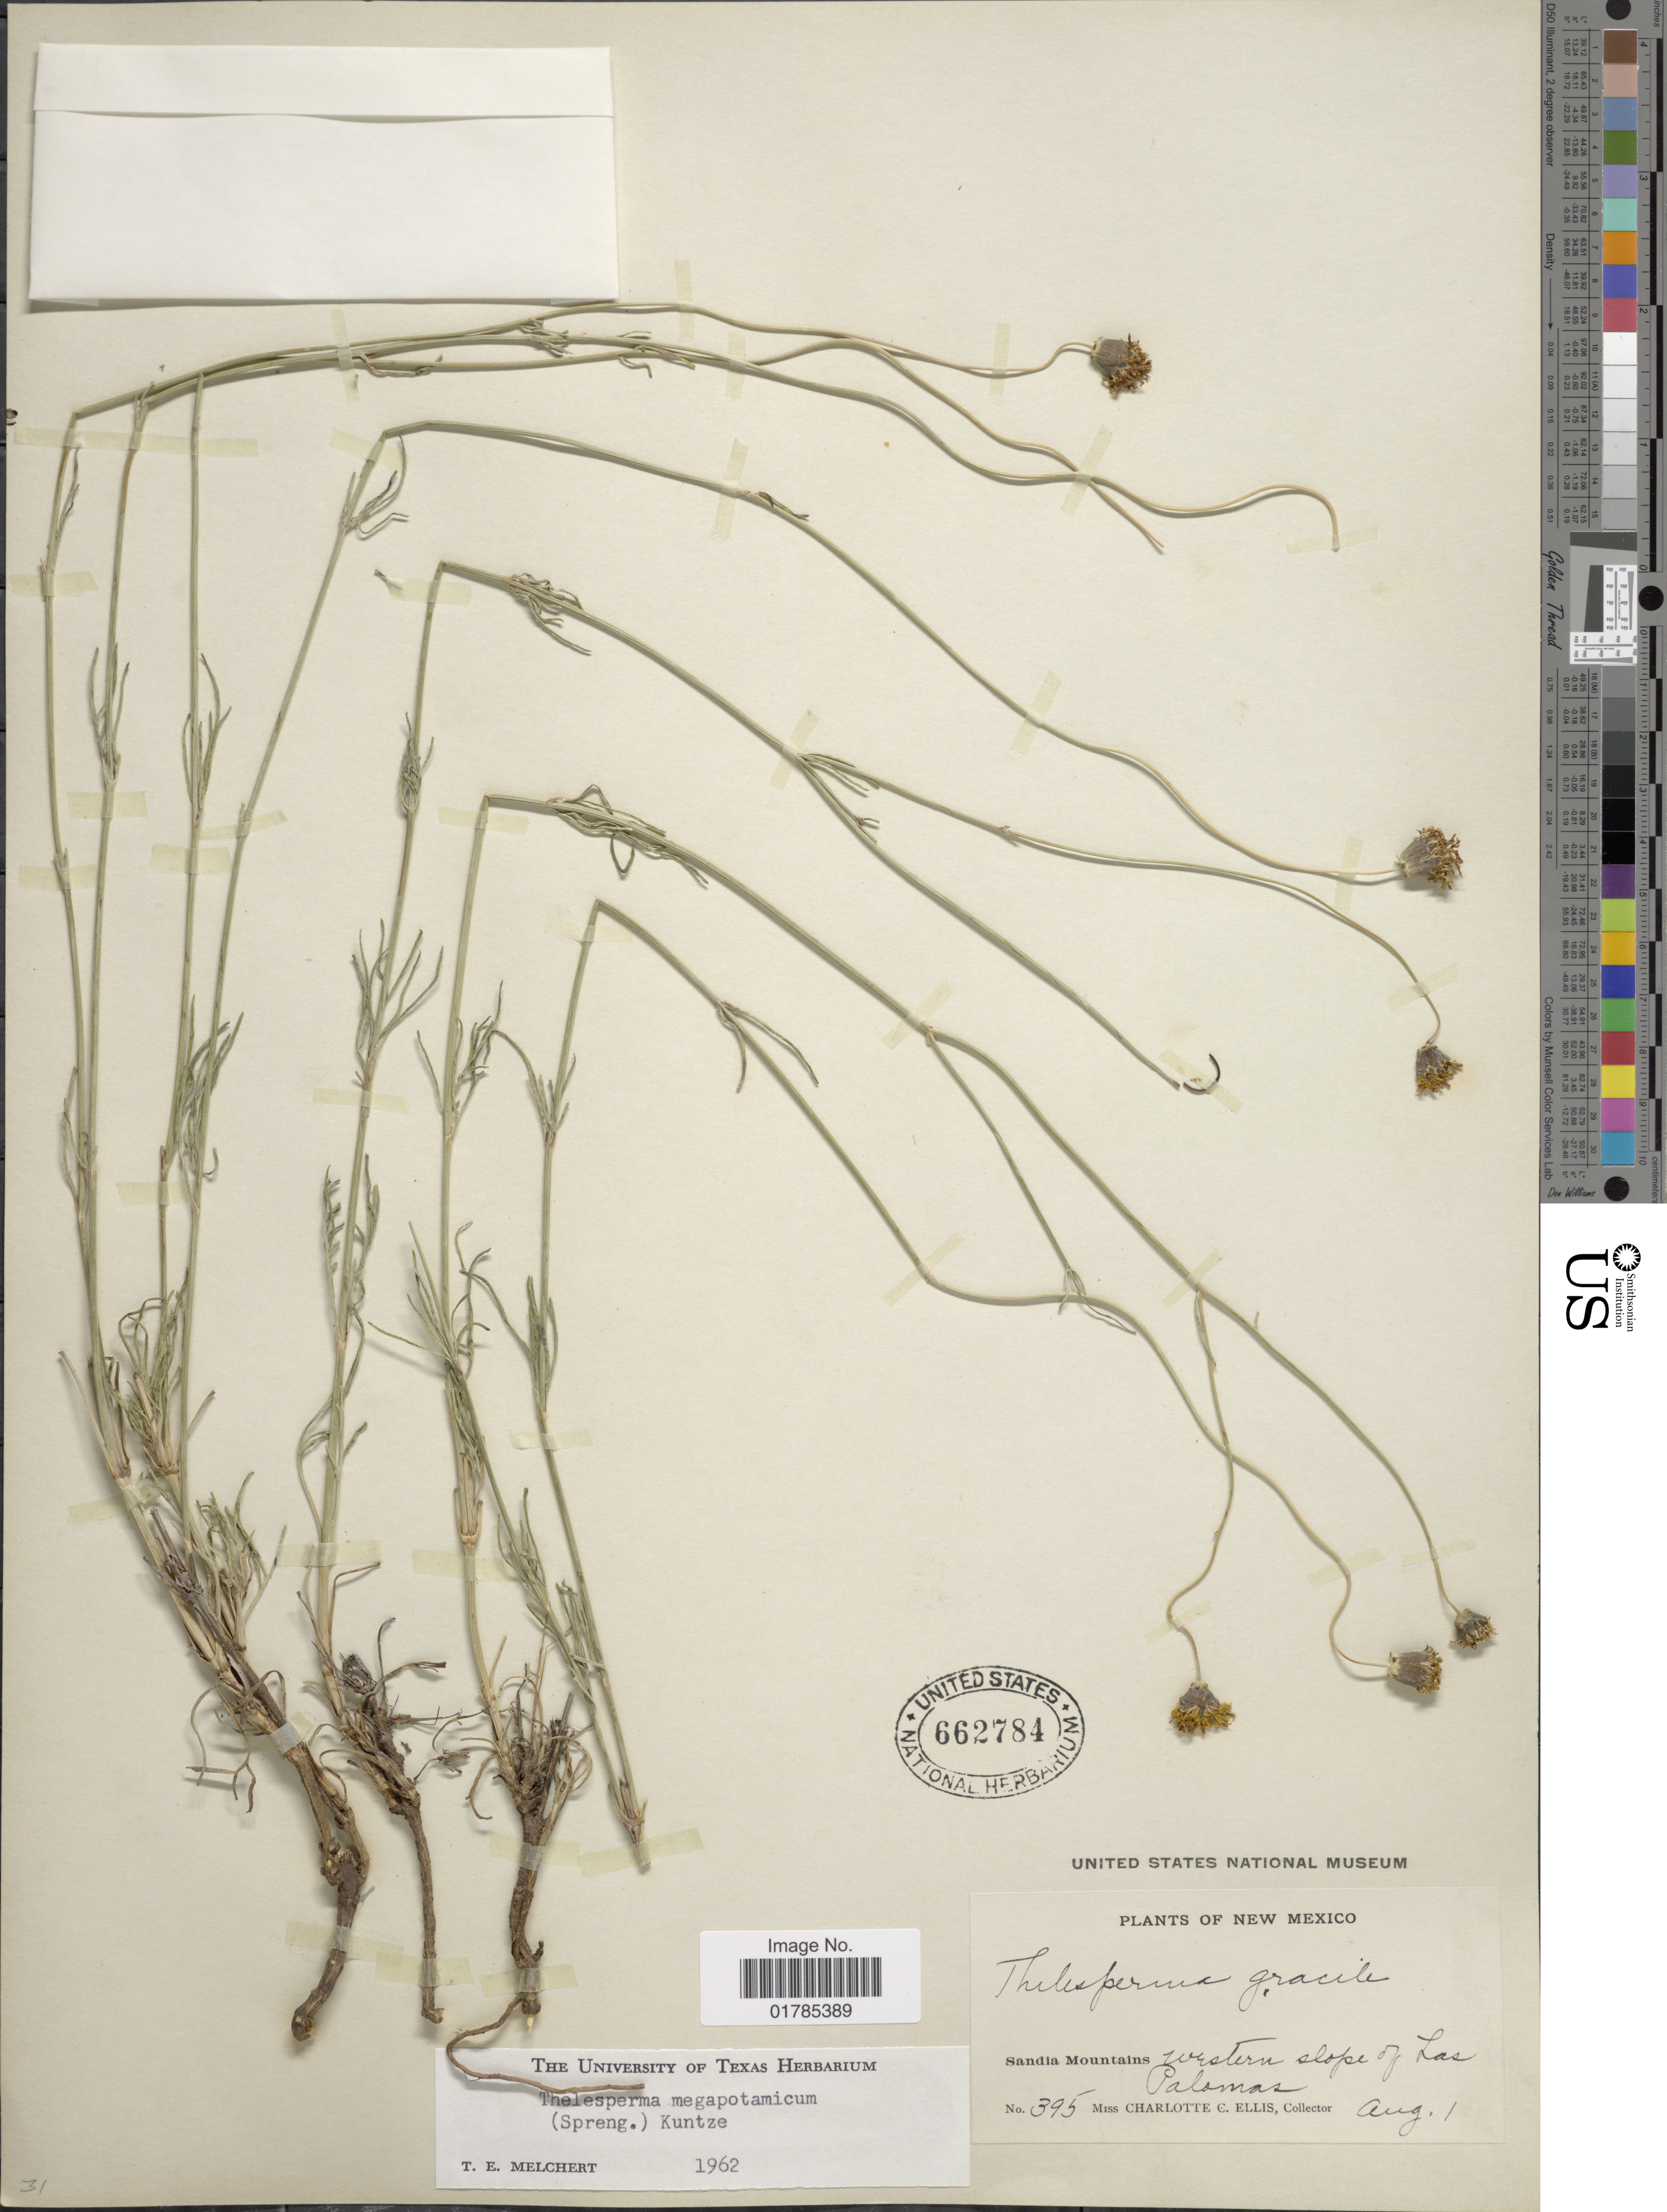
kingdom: Plantae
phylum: Tracheophyta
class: Magnoliopsida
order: Asterales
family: Asteraceae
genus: Thelesperma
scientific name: Thelesperma megapotamicum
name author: (Spreng.) Herter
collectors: C. C. Ellis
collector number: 395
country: United States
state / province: New Mexico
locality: Sandia Mountains western slope of Las Palomas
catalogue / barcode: US 662784